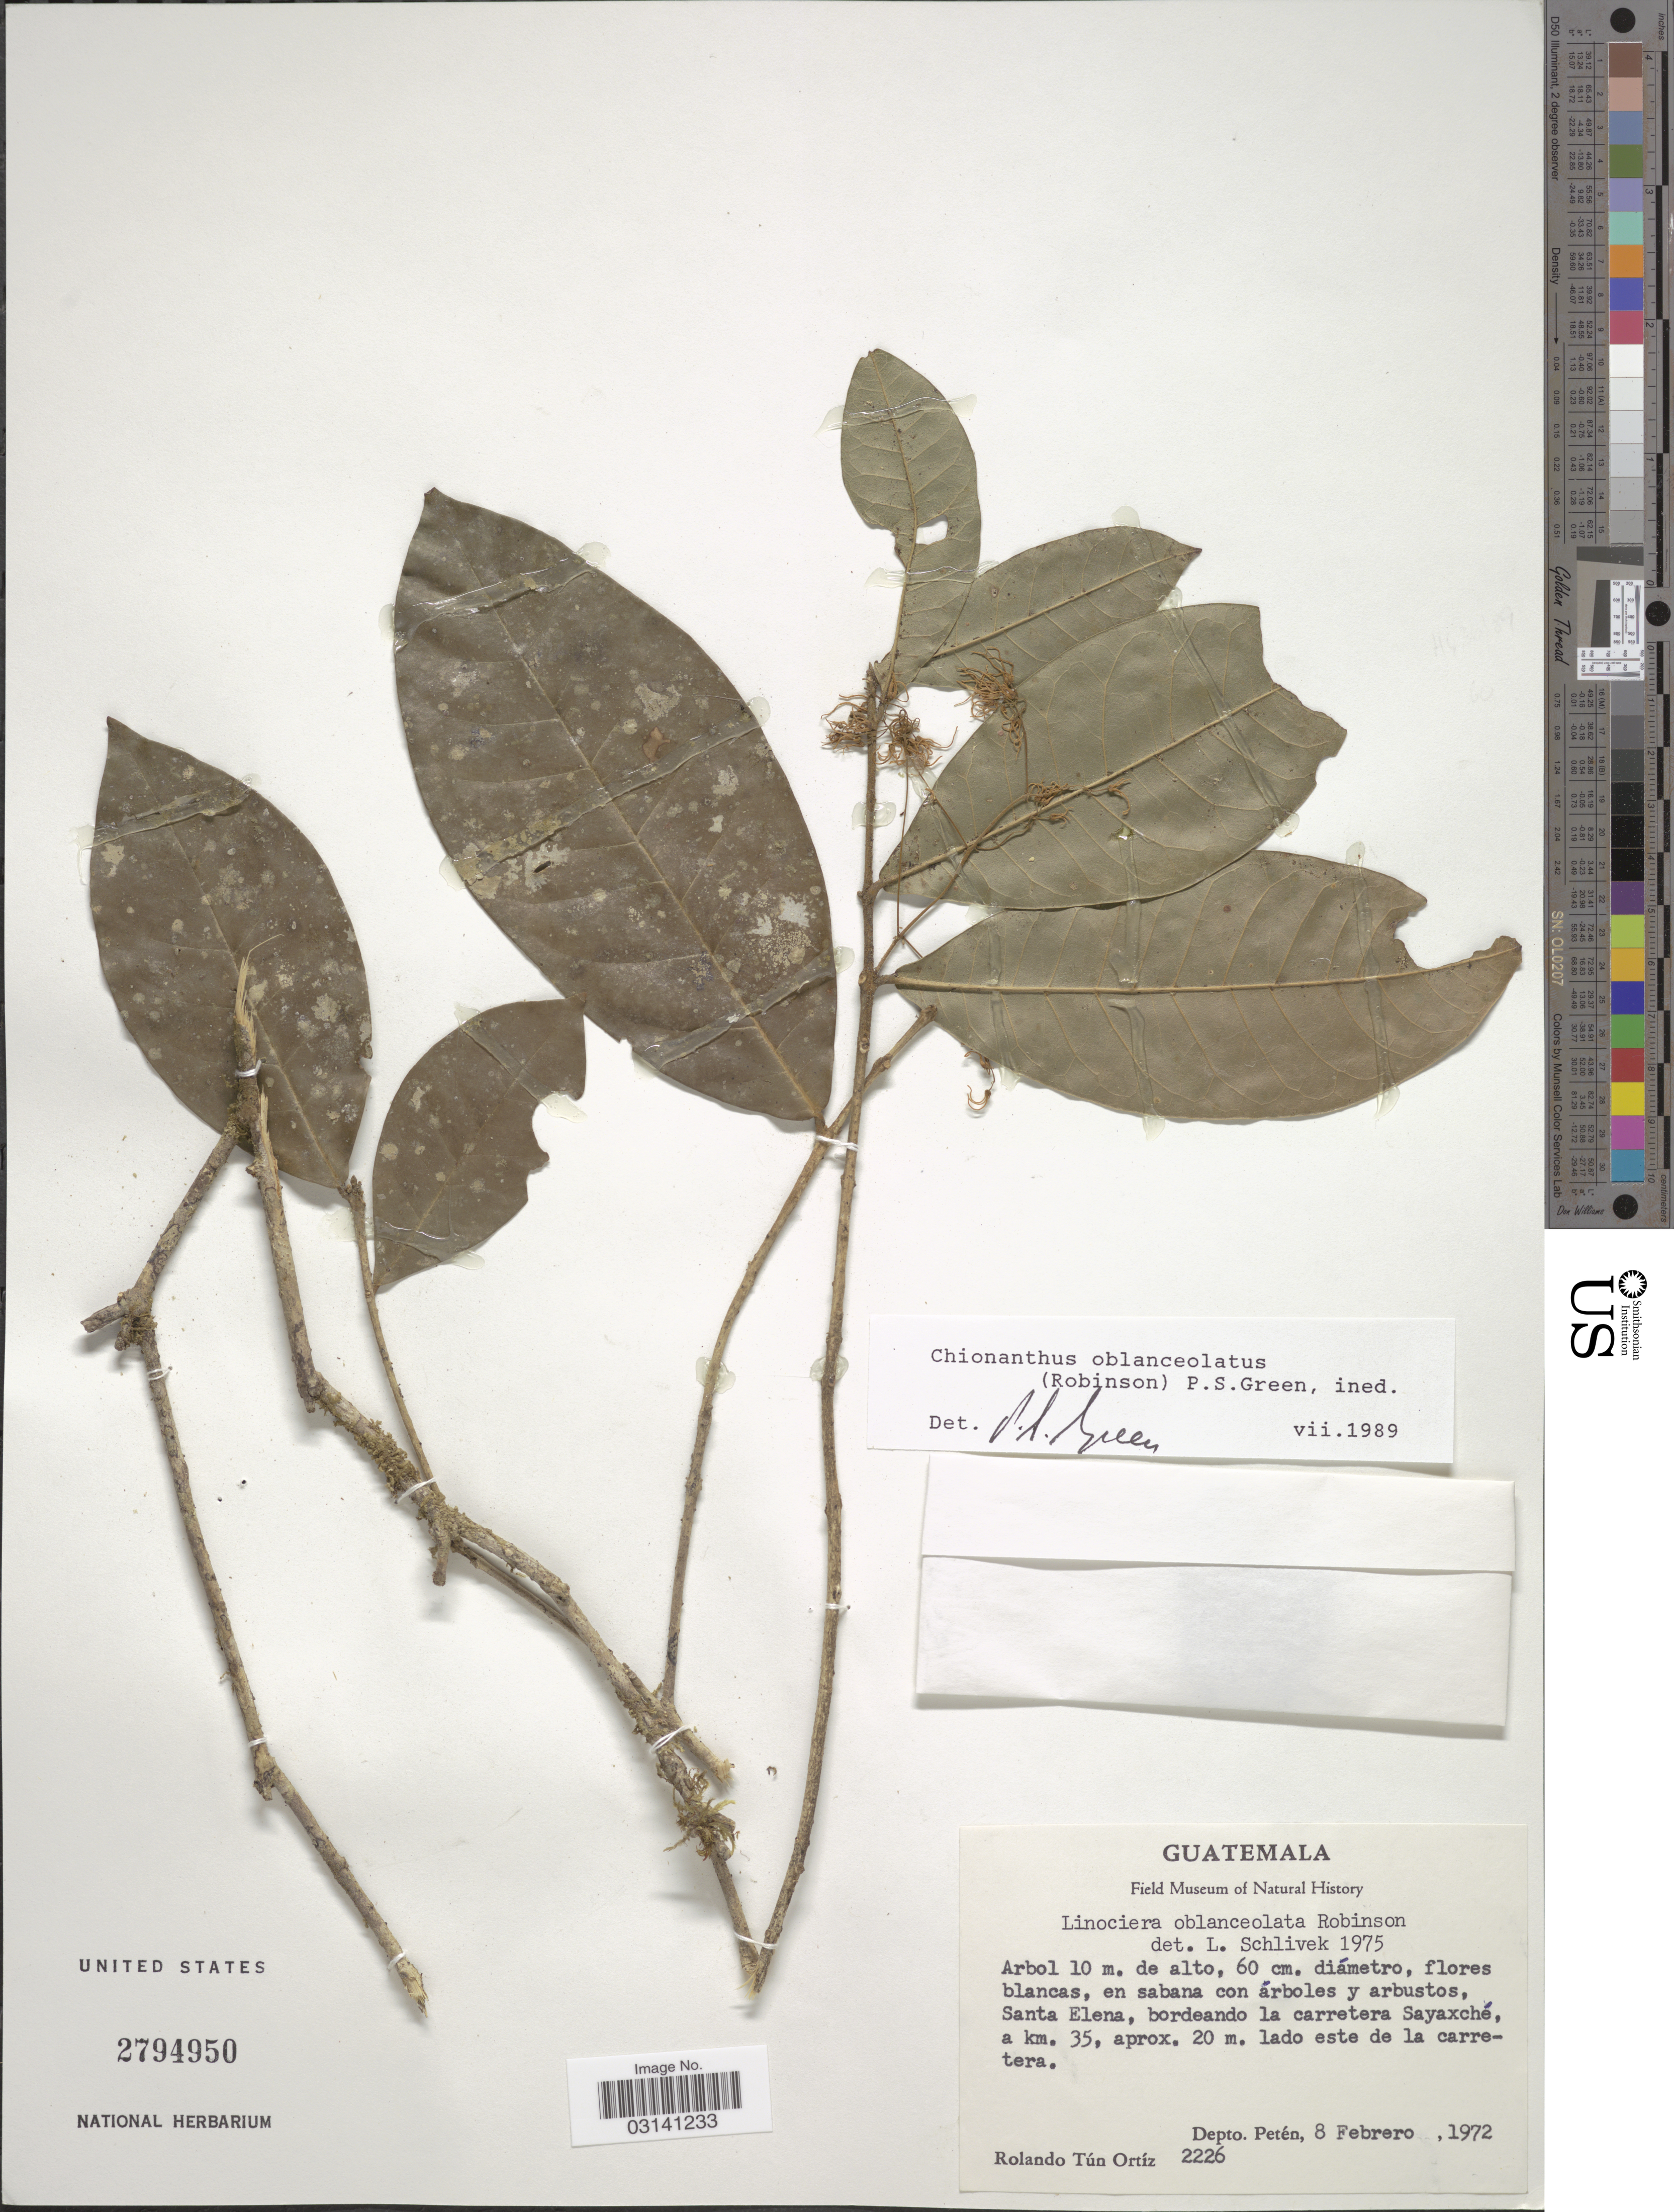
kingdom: Plantae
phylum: Tracheophyta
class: Magnoliopsida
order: Lamiales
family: Oleaceae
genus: Chionanthus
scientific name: Chionanthus oblanceolatus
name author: (B.L. Rob.) P.S. Green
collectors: R. T. Ortíz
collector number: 2226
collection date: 1972-02-08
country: Guatemala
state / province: El Petén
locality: Santa Elena, bordeando la carretera Sayaxché, a km. 35, approx. 20 m. lado este de la carretera. Depto. Petén.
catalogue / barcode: US 2794950